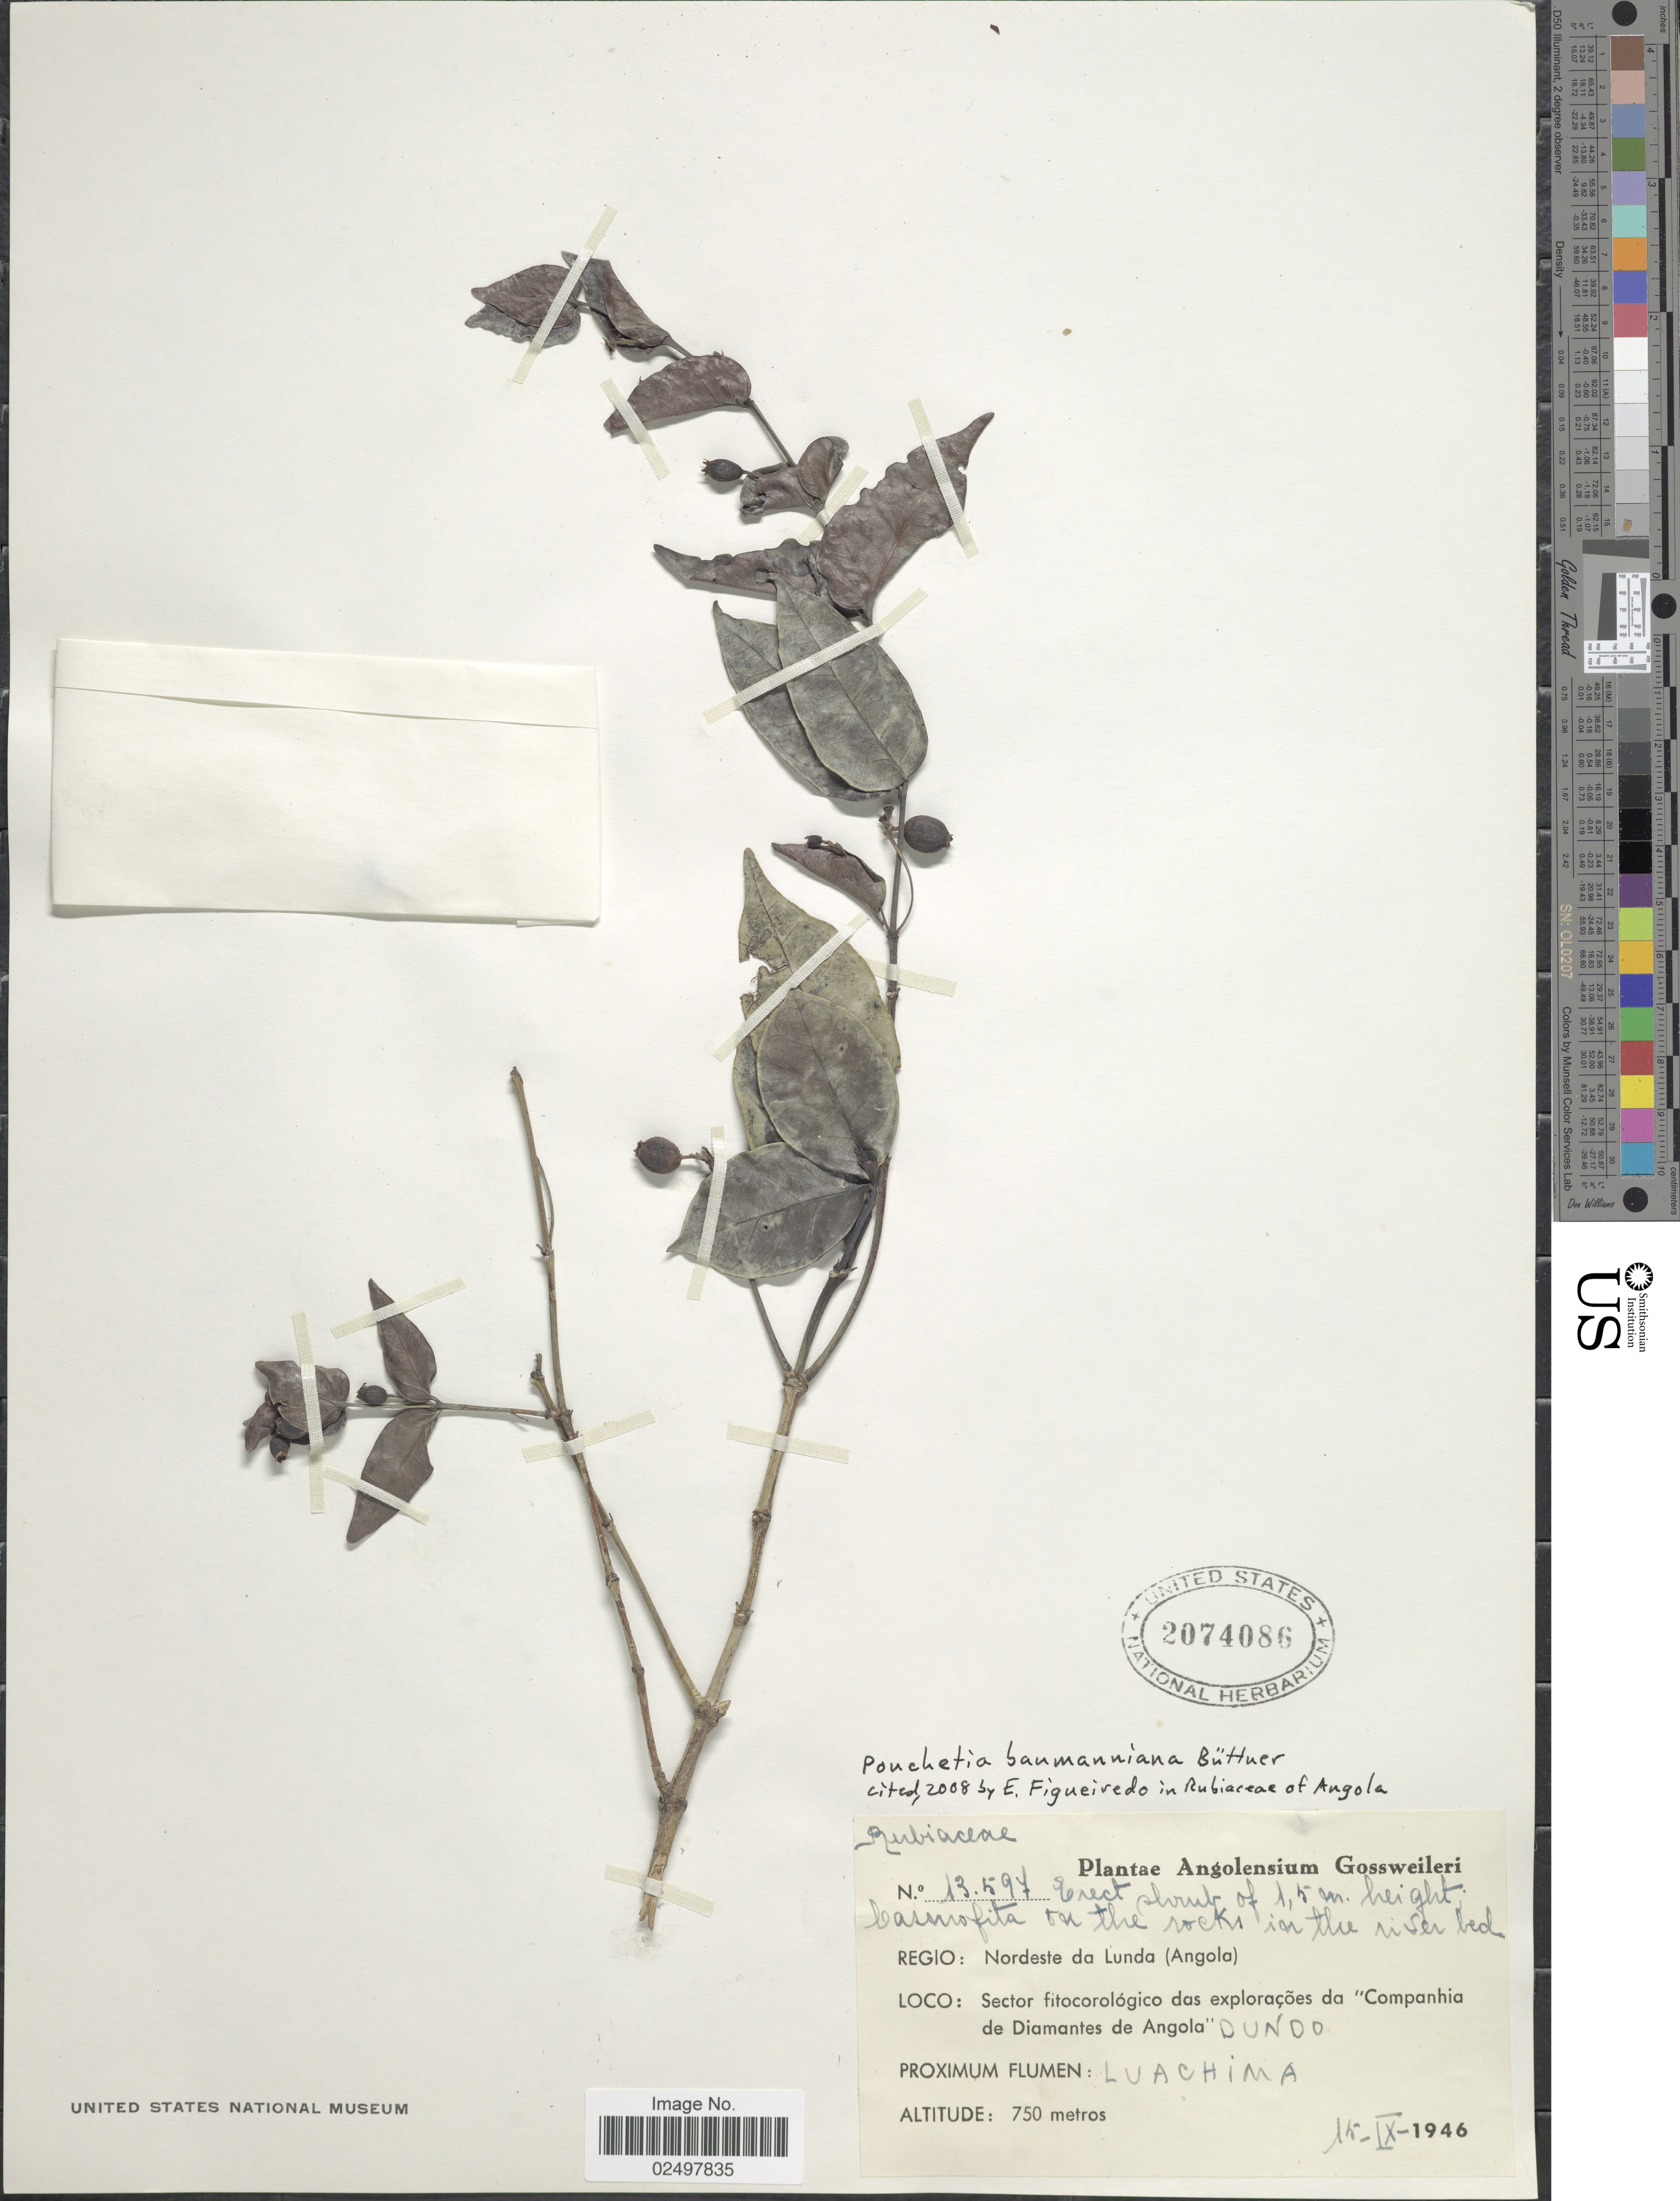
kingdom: Plantae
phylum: Tracheophyta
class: Magnoliopsida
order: Gentianales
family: Rubiaceae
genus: Pouchetia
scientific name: Pouchetia baumanniana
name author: Büttner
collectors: A. Gossweiler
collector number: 13597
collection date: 1946-09-15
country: Angola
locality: Nordeste da Lunda (Angola),Sector fitocorologica das exploracoes da "Companhia de Diamtes de Angola" Dundo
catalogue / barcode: US 2074086